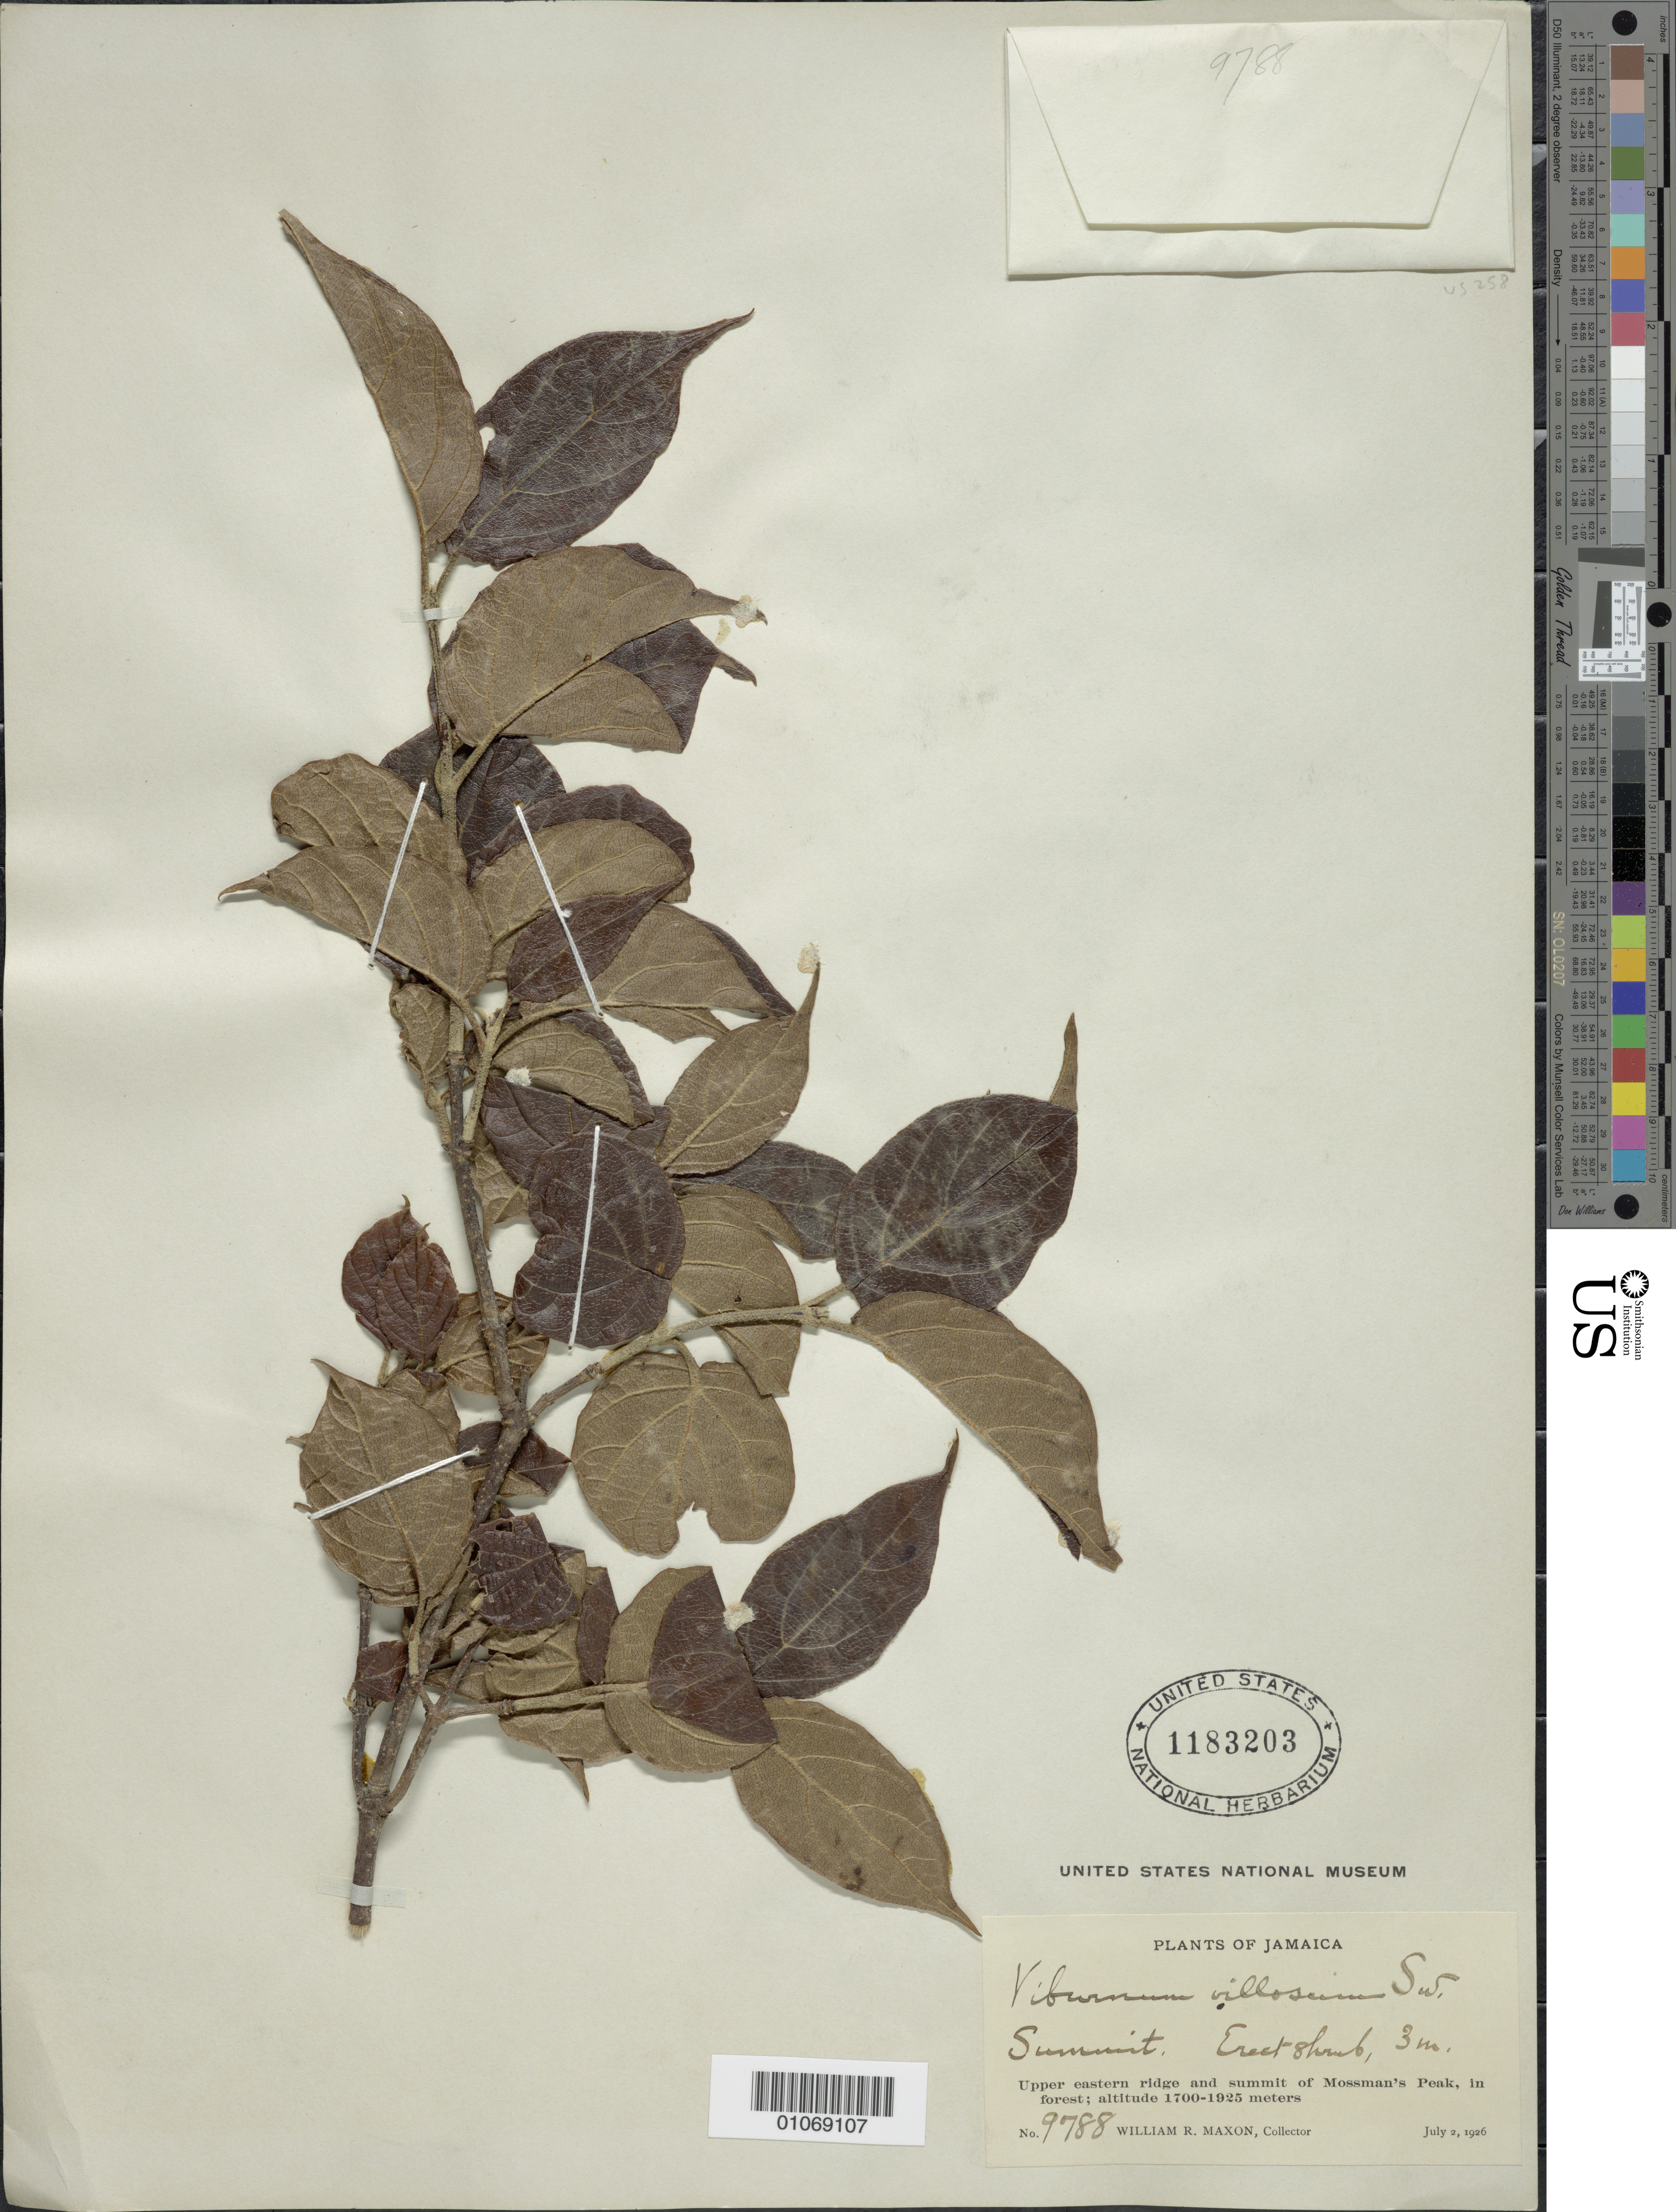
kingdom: Plantae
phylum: Tracheophyta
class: Magnoliopsida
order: Dipsacales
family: Viburnaceae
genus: Viburnum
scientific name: Viburnum villosum var. glabrescens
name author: Griseb.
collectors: W. R. Maxon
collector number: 9788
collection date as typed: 02 Jul 1926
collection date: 1926-07-02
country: Jamaica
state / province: Saint Thomas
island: Jamaica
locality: Upper eastern ridge and summit of Mossman's Peak in forest.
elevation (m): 1700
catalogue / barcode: US 1183203